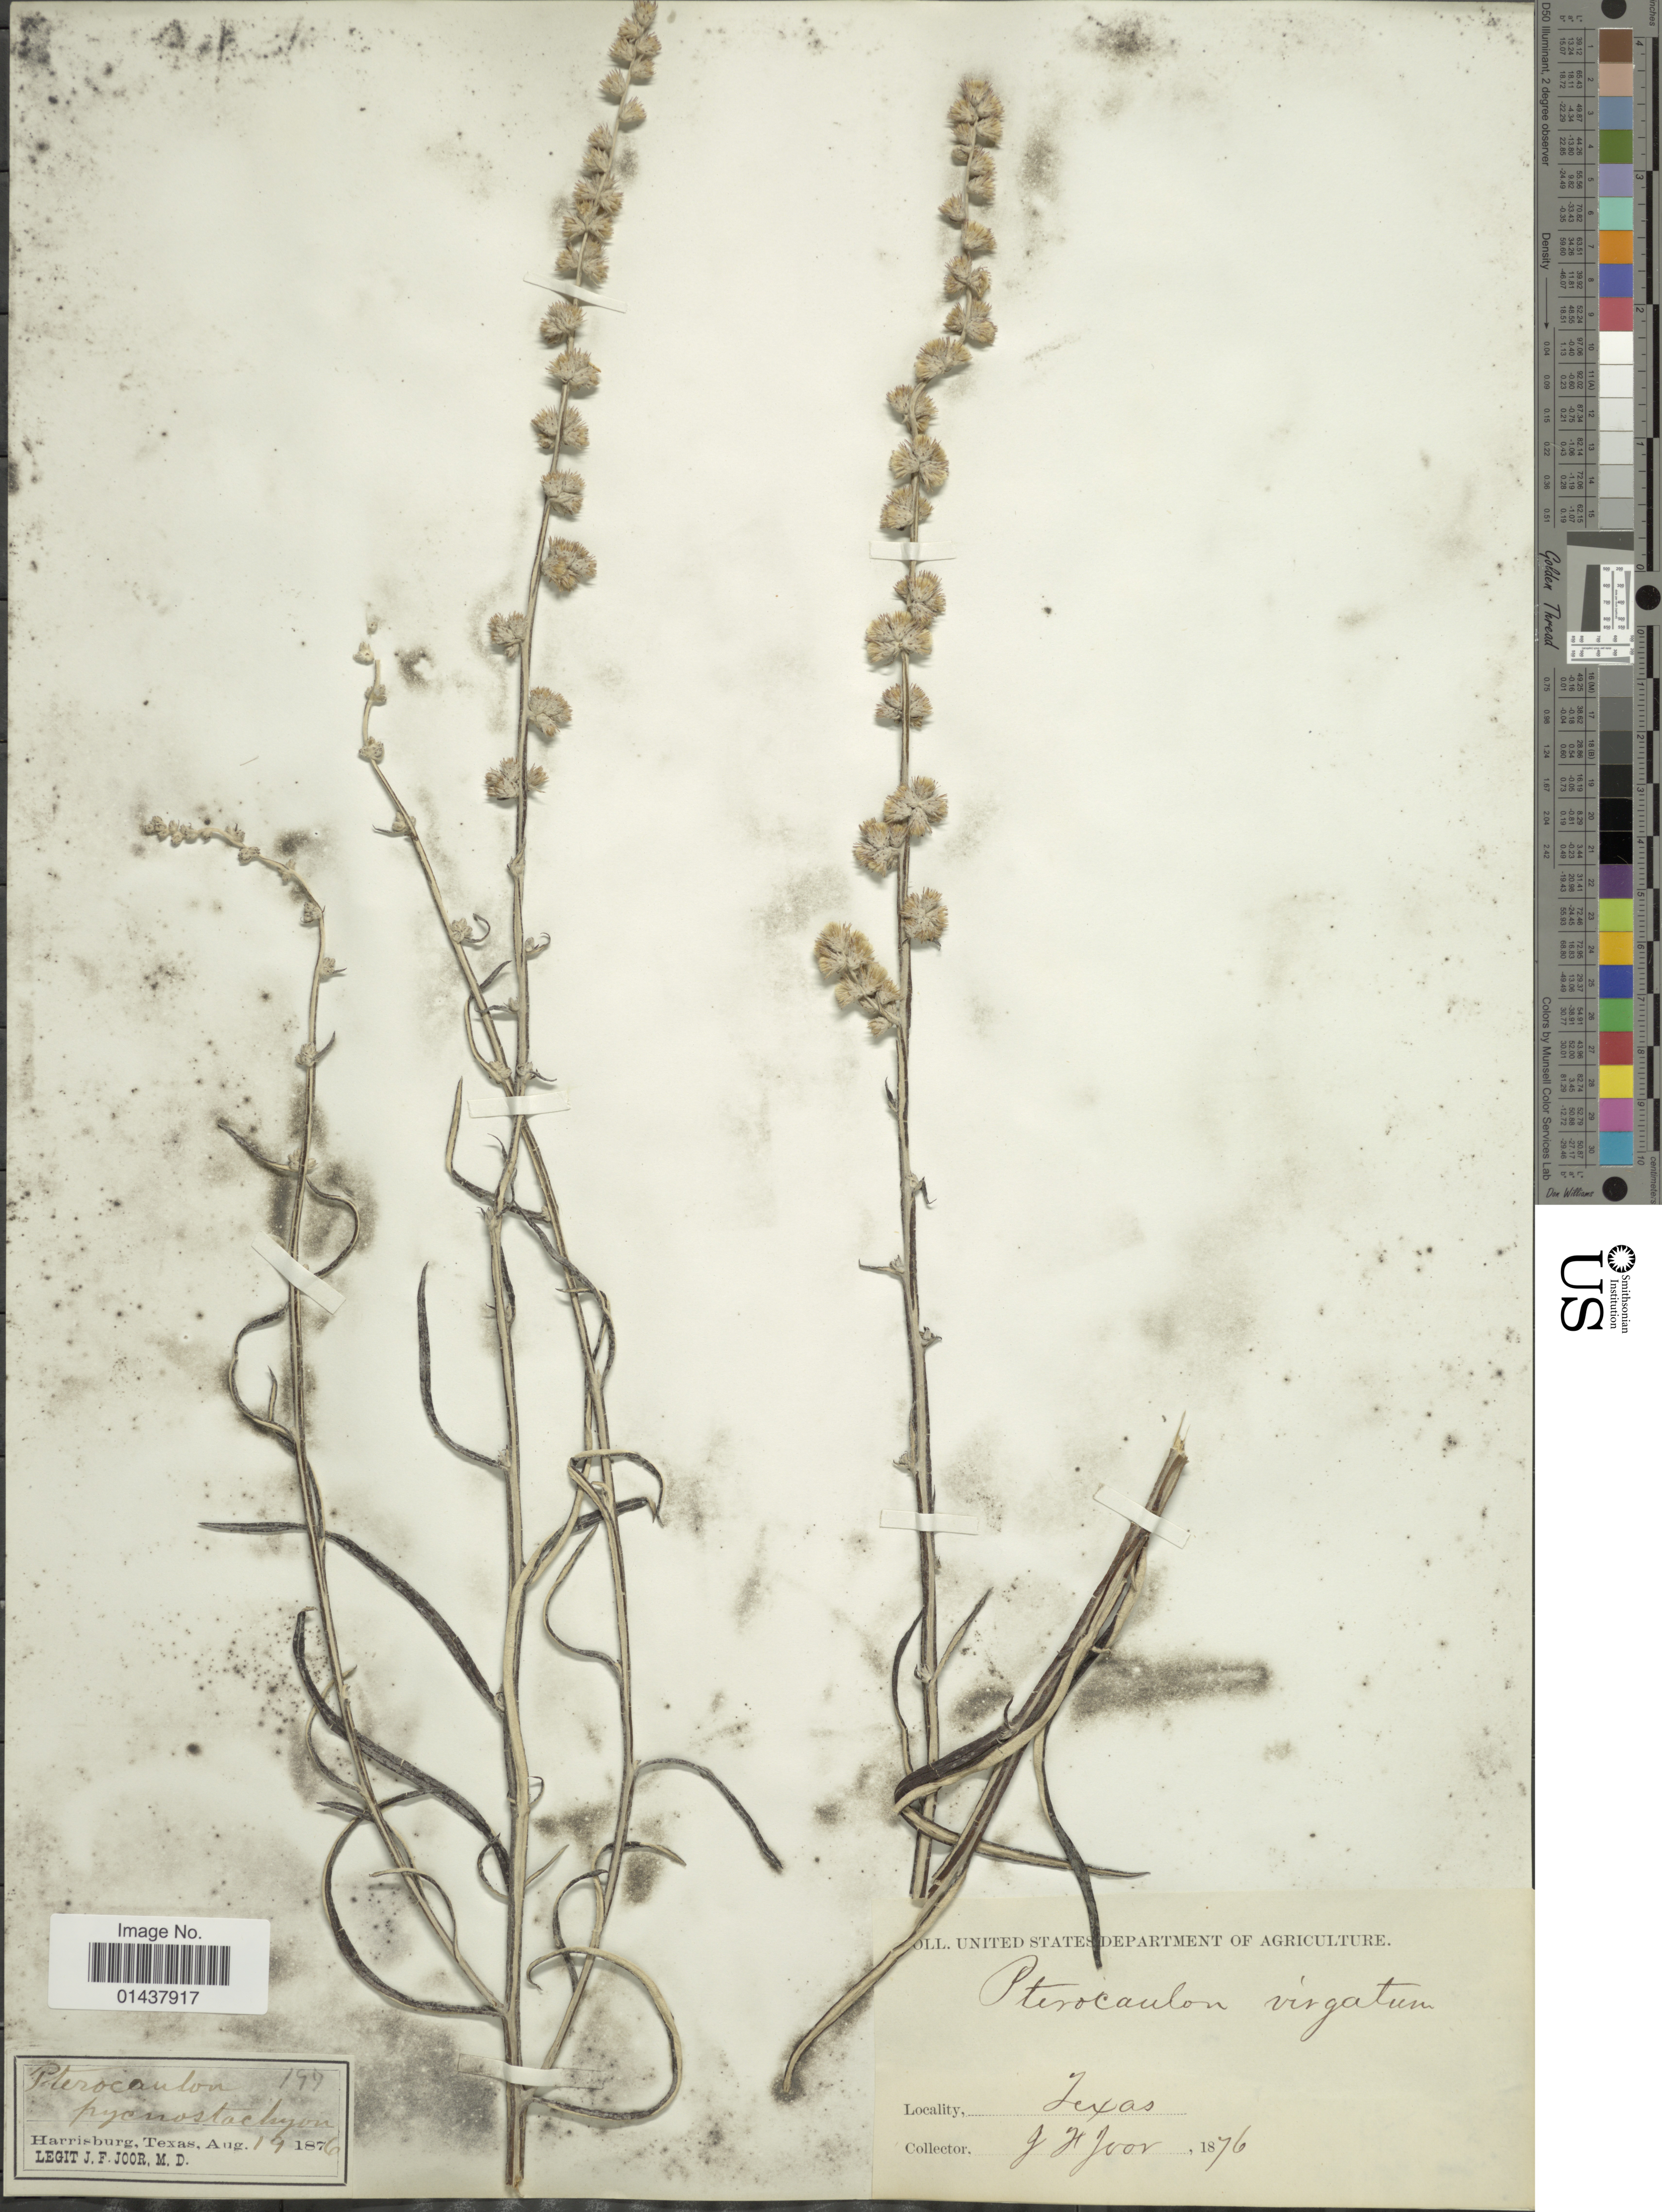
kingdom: Plantae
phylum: Tracheophyta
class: Magnoliopsida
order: Asterales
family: Asteraceae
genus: Pterocaulon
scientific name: Pterocaulon virgatum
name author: (L.) DC.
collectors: J. F. Joor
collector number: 197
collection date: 1876-08-19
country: United States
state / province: Texas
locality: Harrisburg